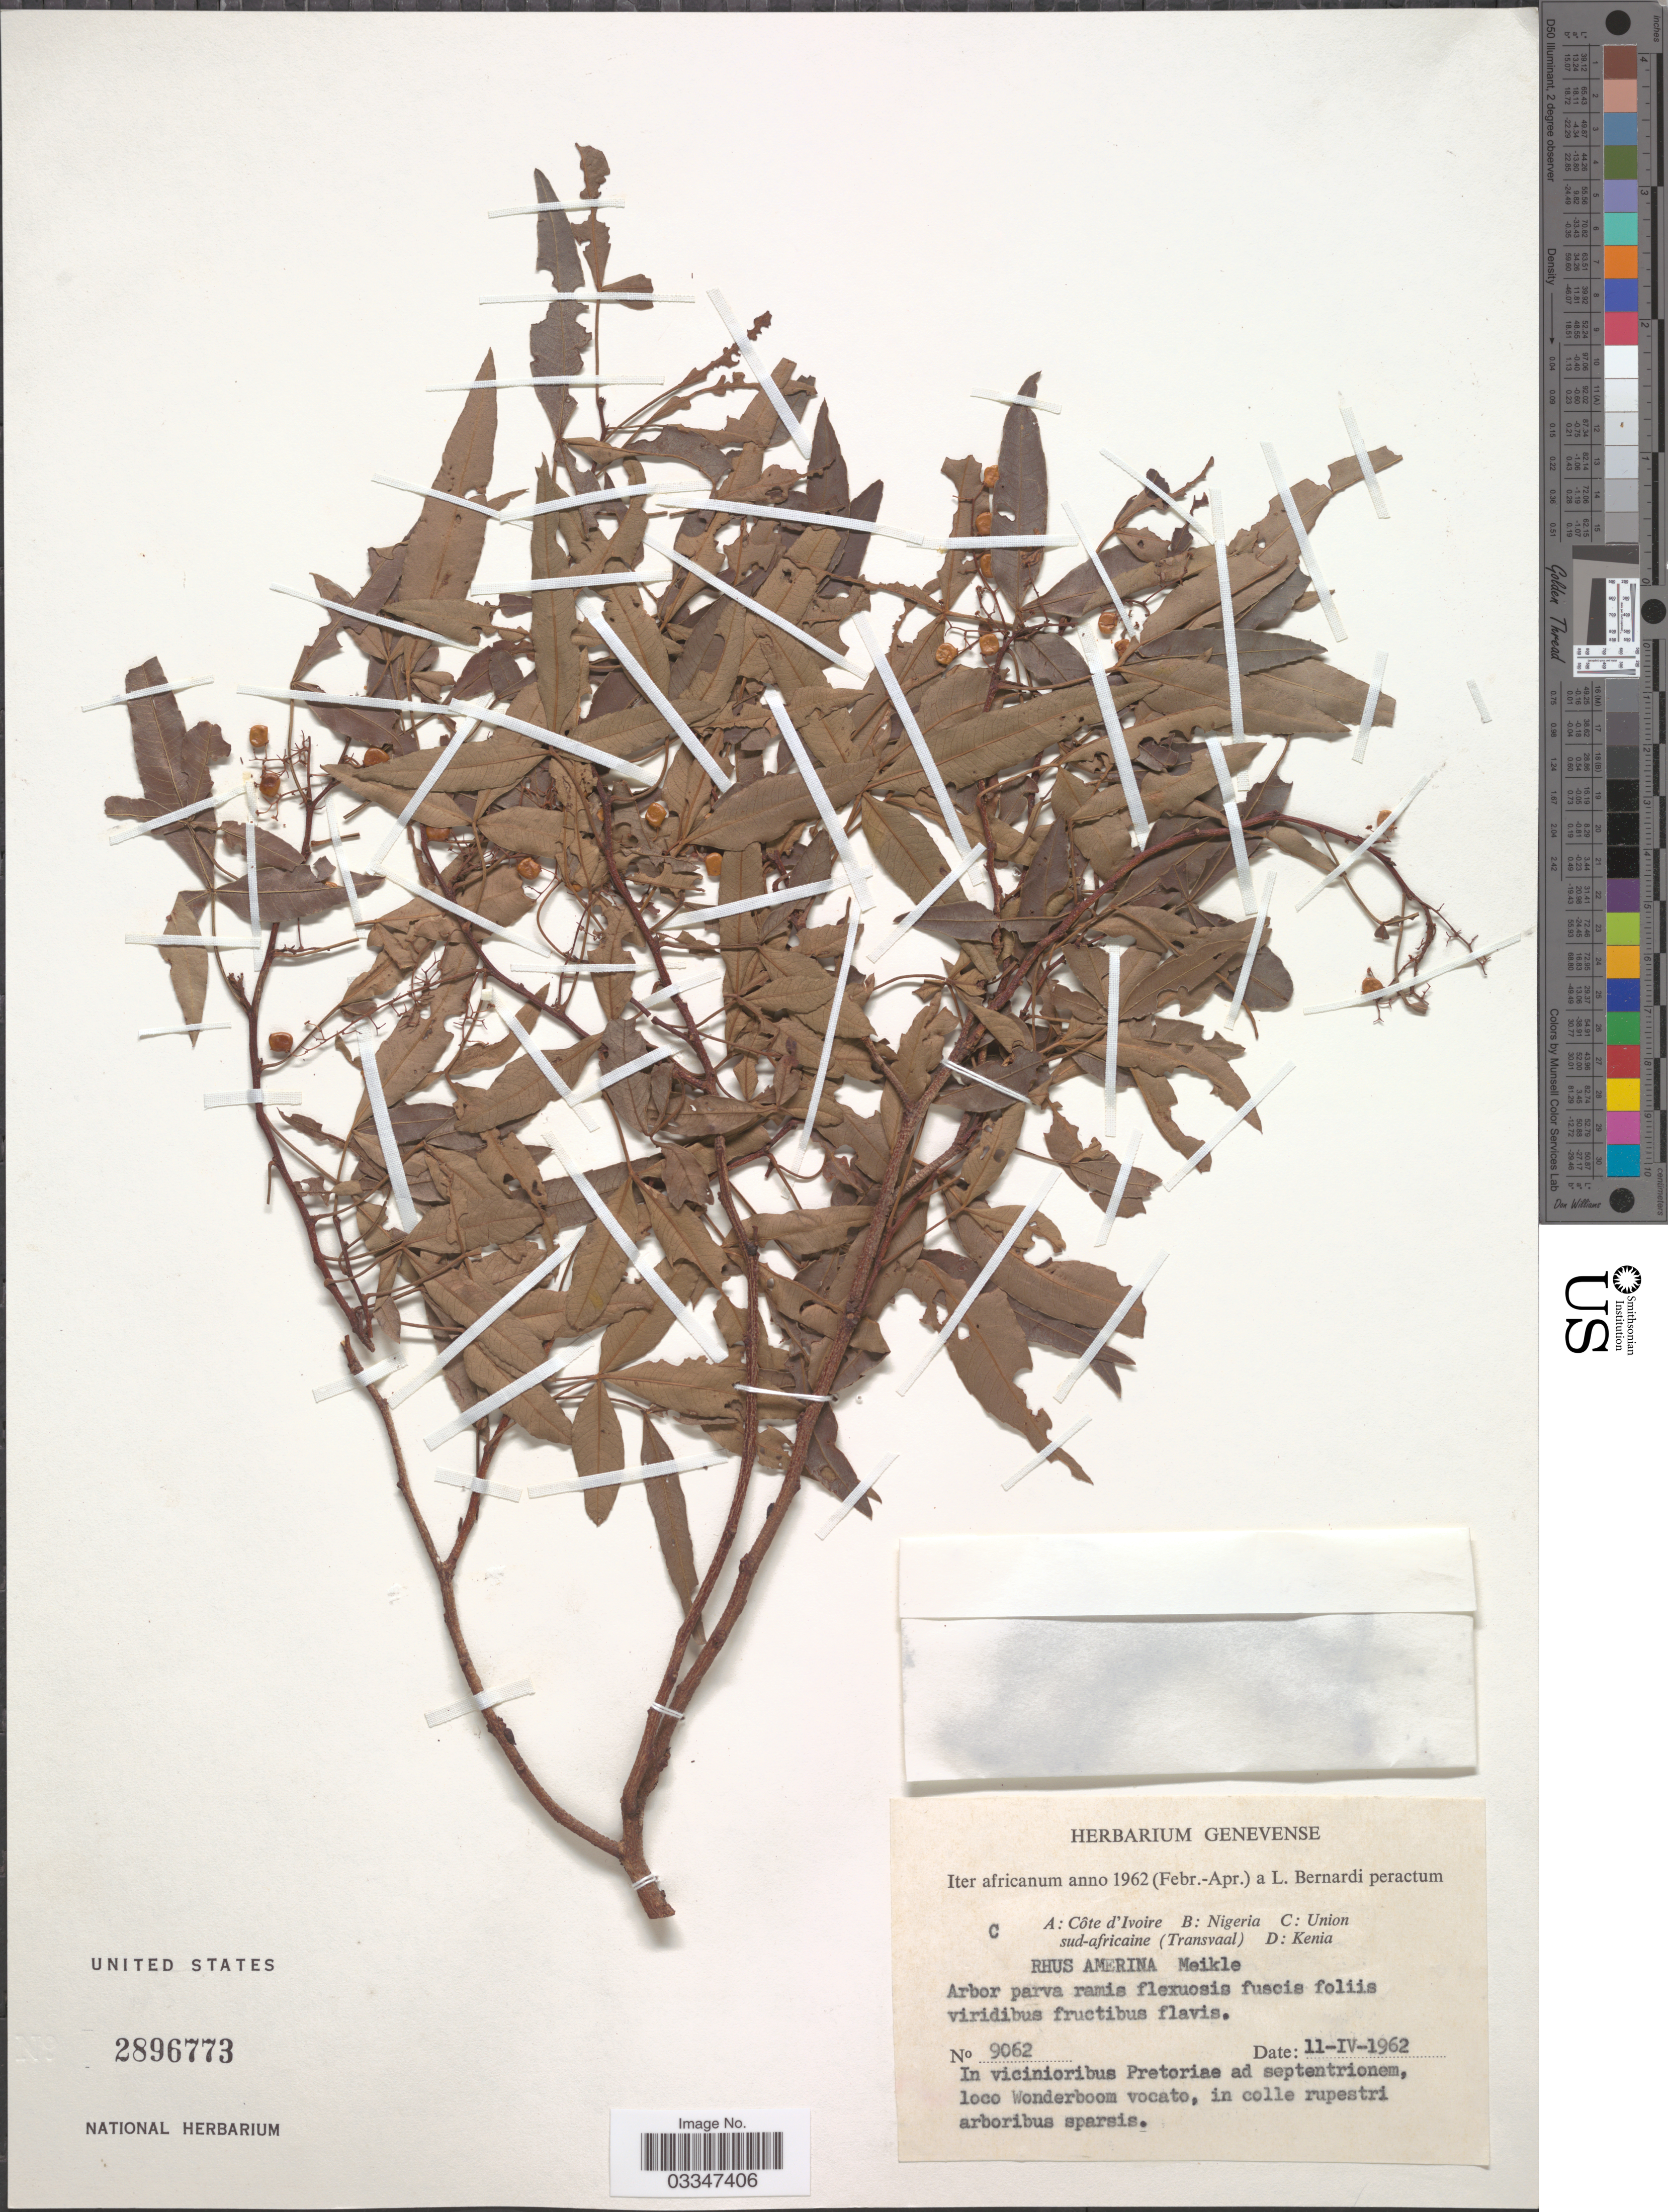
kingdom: Plantae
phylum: Tracheophyta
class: Magnoliopsida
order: Sapindales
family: Anacardiaceae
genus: Rhus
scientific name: Rhus amerina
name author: Meikle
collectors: L. Bernardi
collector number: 9062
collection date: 1962-04-11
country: South Africa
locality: Union sud-africaine (Transvaal).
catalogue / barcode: US 2896773